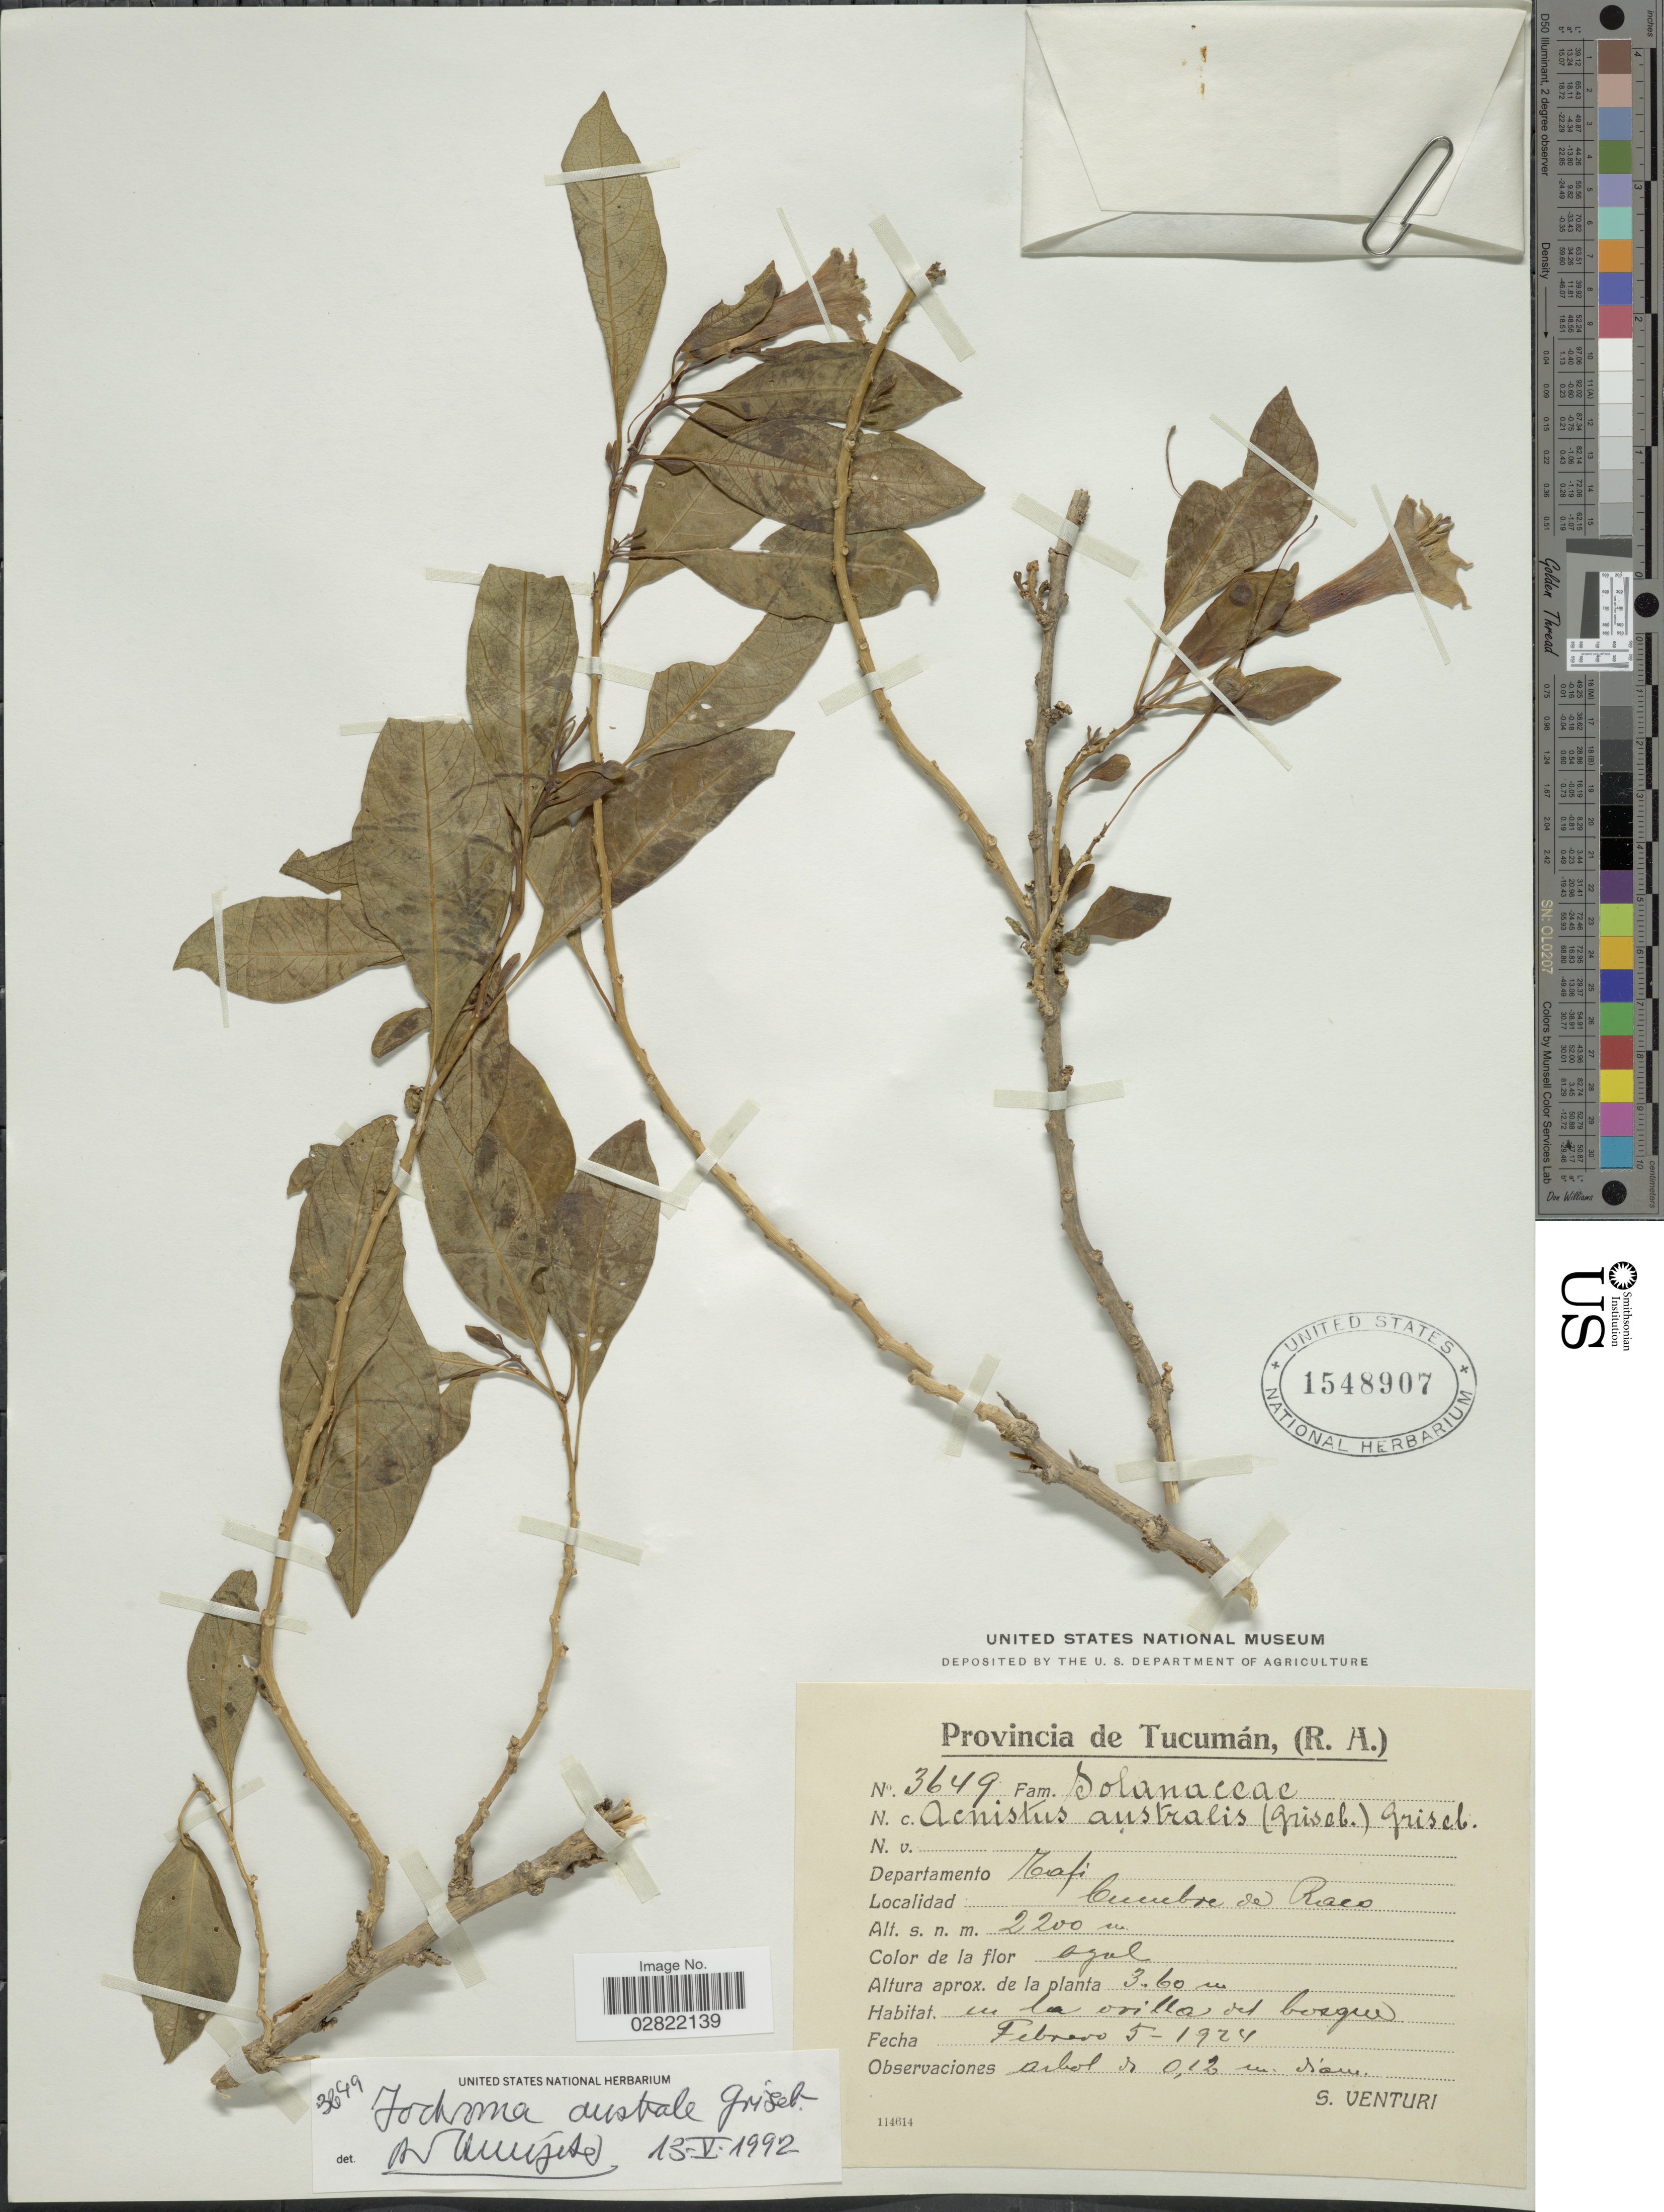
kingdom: Plantae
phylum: Tracheophyta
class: Magnoliopsida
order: Solanales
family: Solanaceae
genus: Iochroma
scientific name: Iochroma australe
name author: Griseb.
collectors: S. Venturi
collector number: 3649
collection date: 1924-02-05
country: Argentina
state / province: Tucuman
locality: Provincia de Tucumán, (R.A.), Departamento Tafi, Cumbe de Raco.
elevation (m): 2200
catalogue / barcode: US 1548907